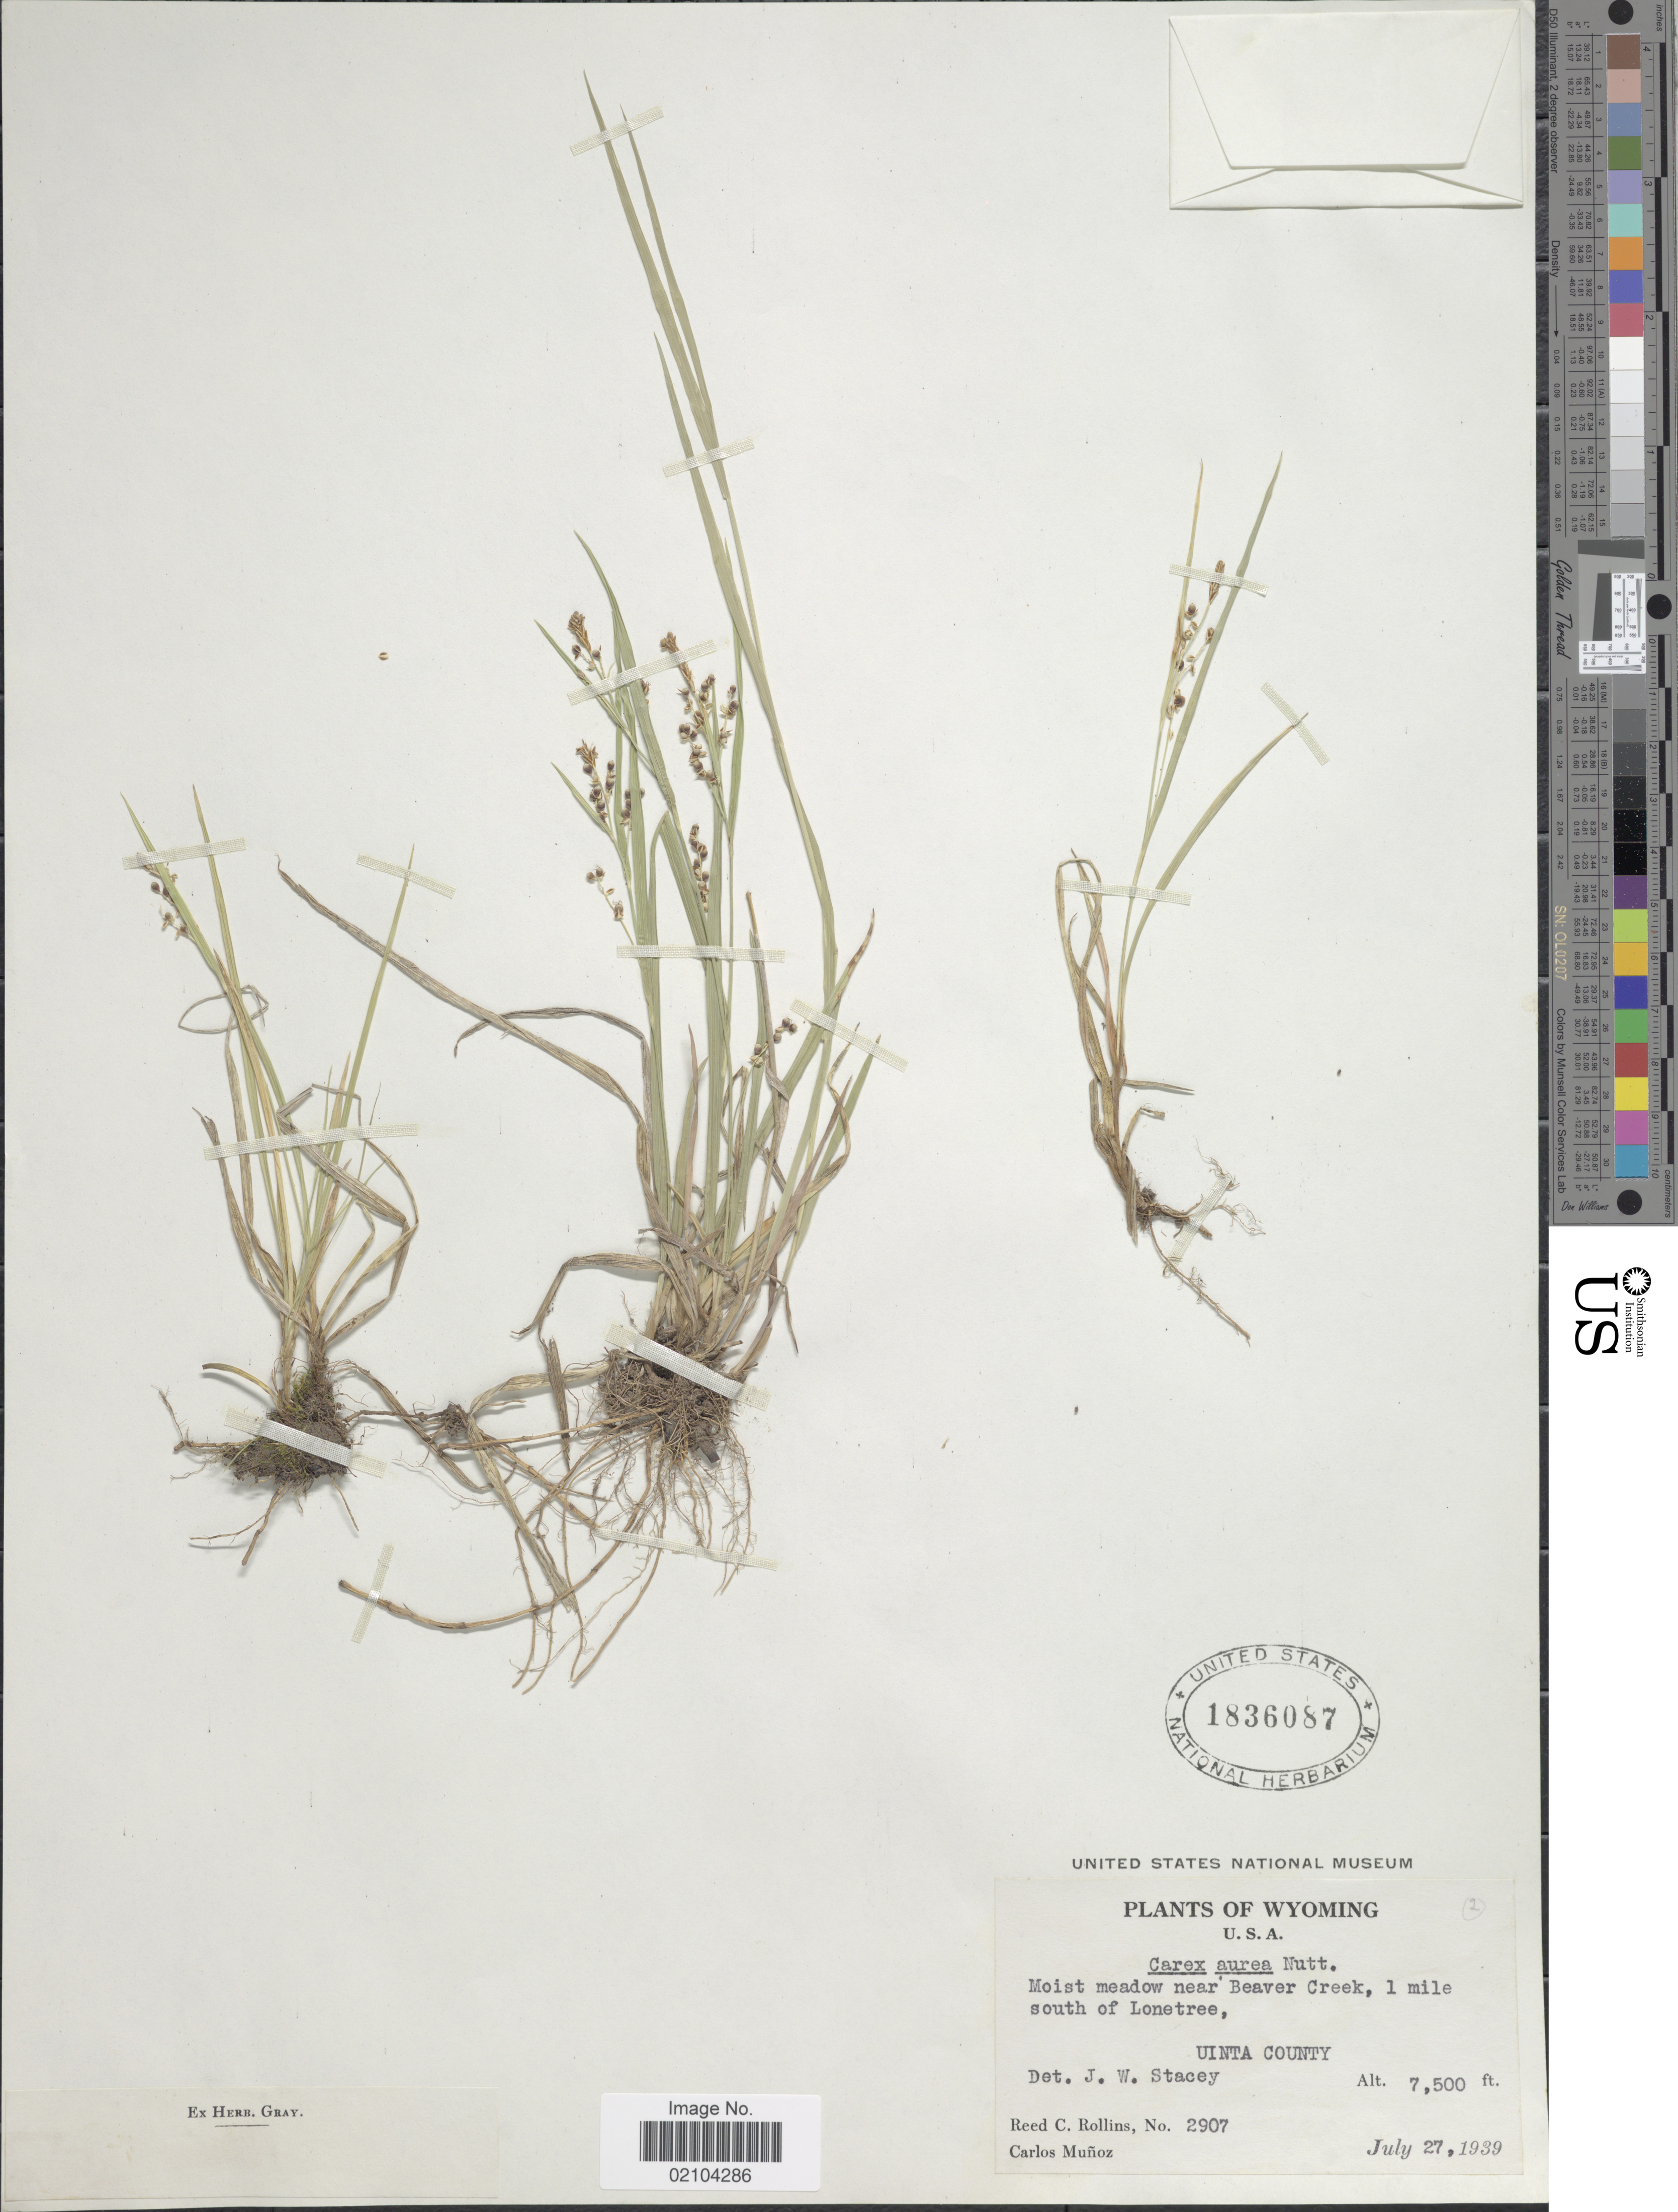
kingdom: Plantae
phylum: Tracheophyta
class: Liliopsida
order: Poales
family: Cyperaceae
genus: Carex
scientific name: Carex aurea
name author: Nutt.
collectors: R. C. Rollins & C. Muñoz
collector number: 2907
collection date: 1939-07-27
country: United States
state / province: Wyoming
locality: Moist meadow near Beaver Creek, 1 miles south of Lonetree, Uinta County.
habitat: moist meadow near creek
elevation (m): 2286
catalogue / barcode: US 1836087